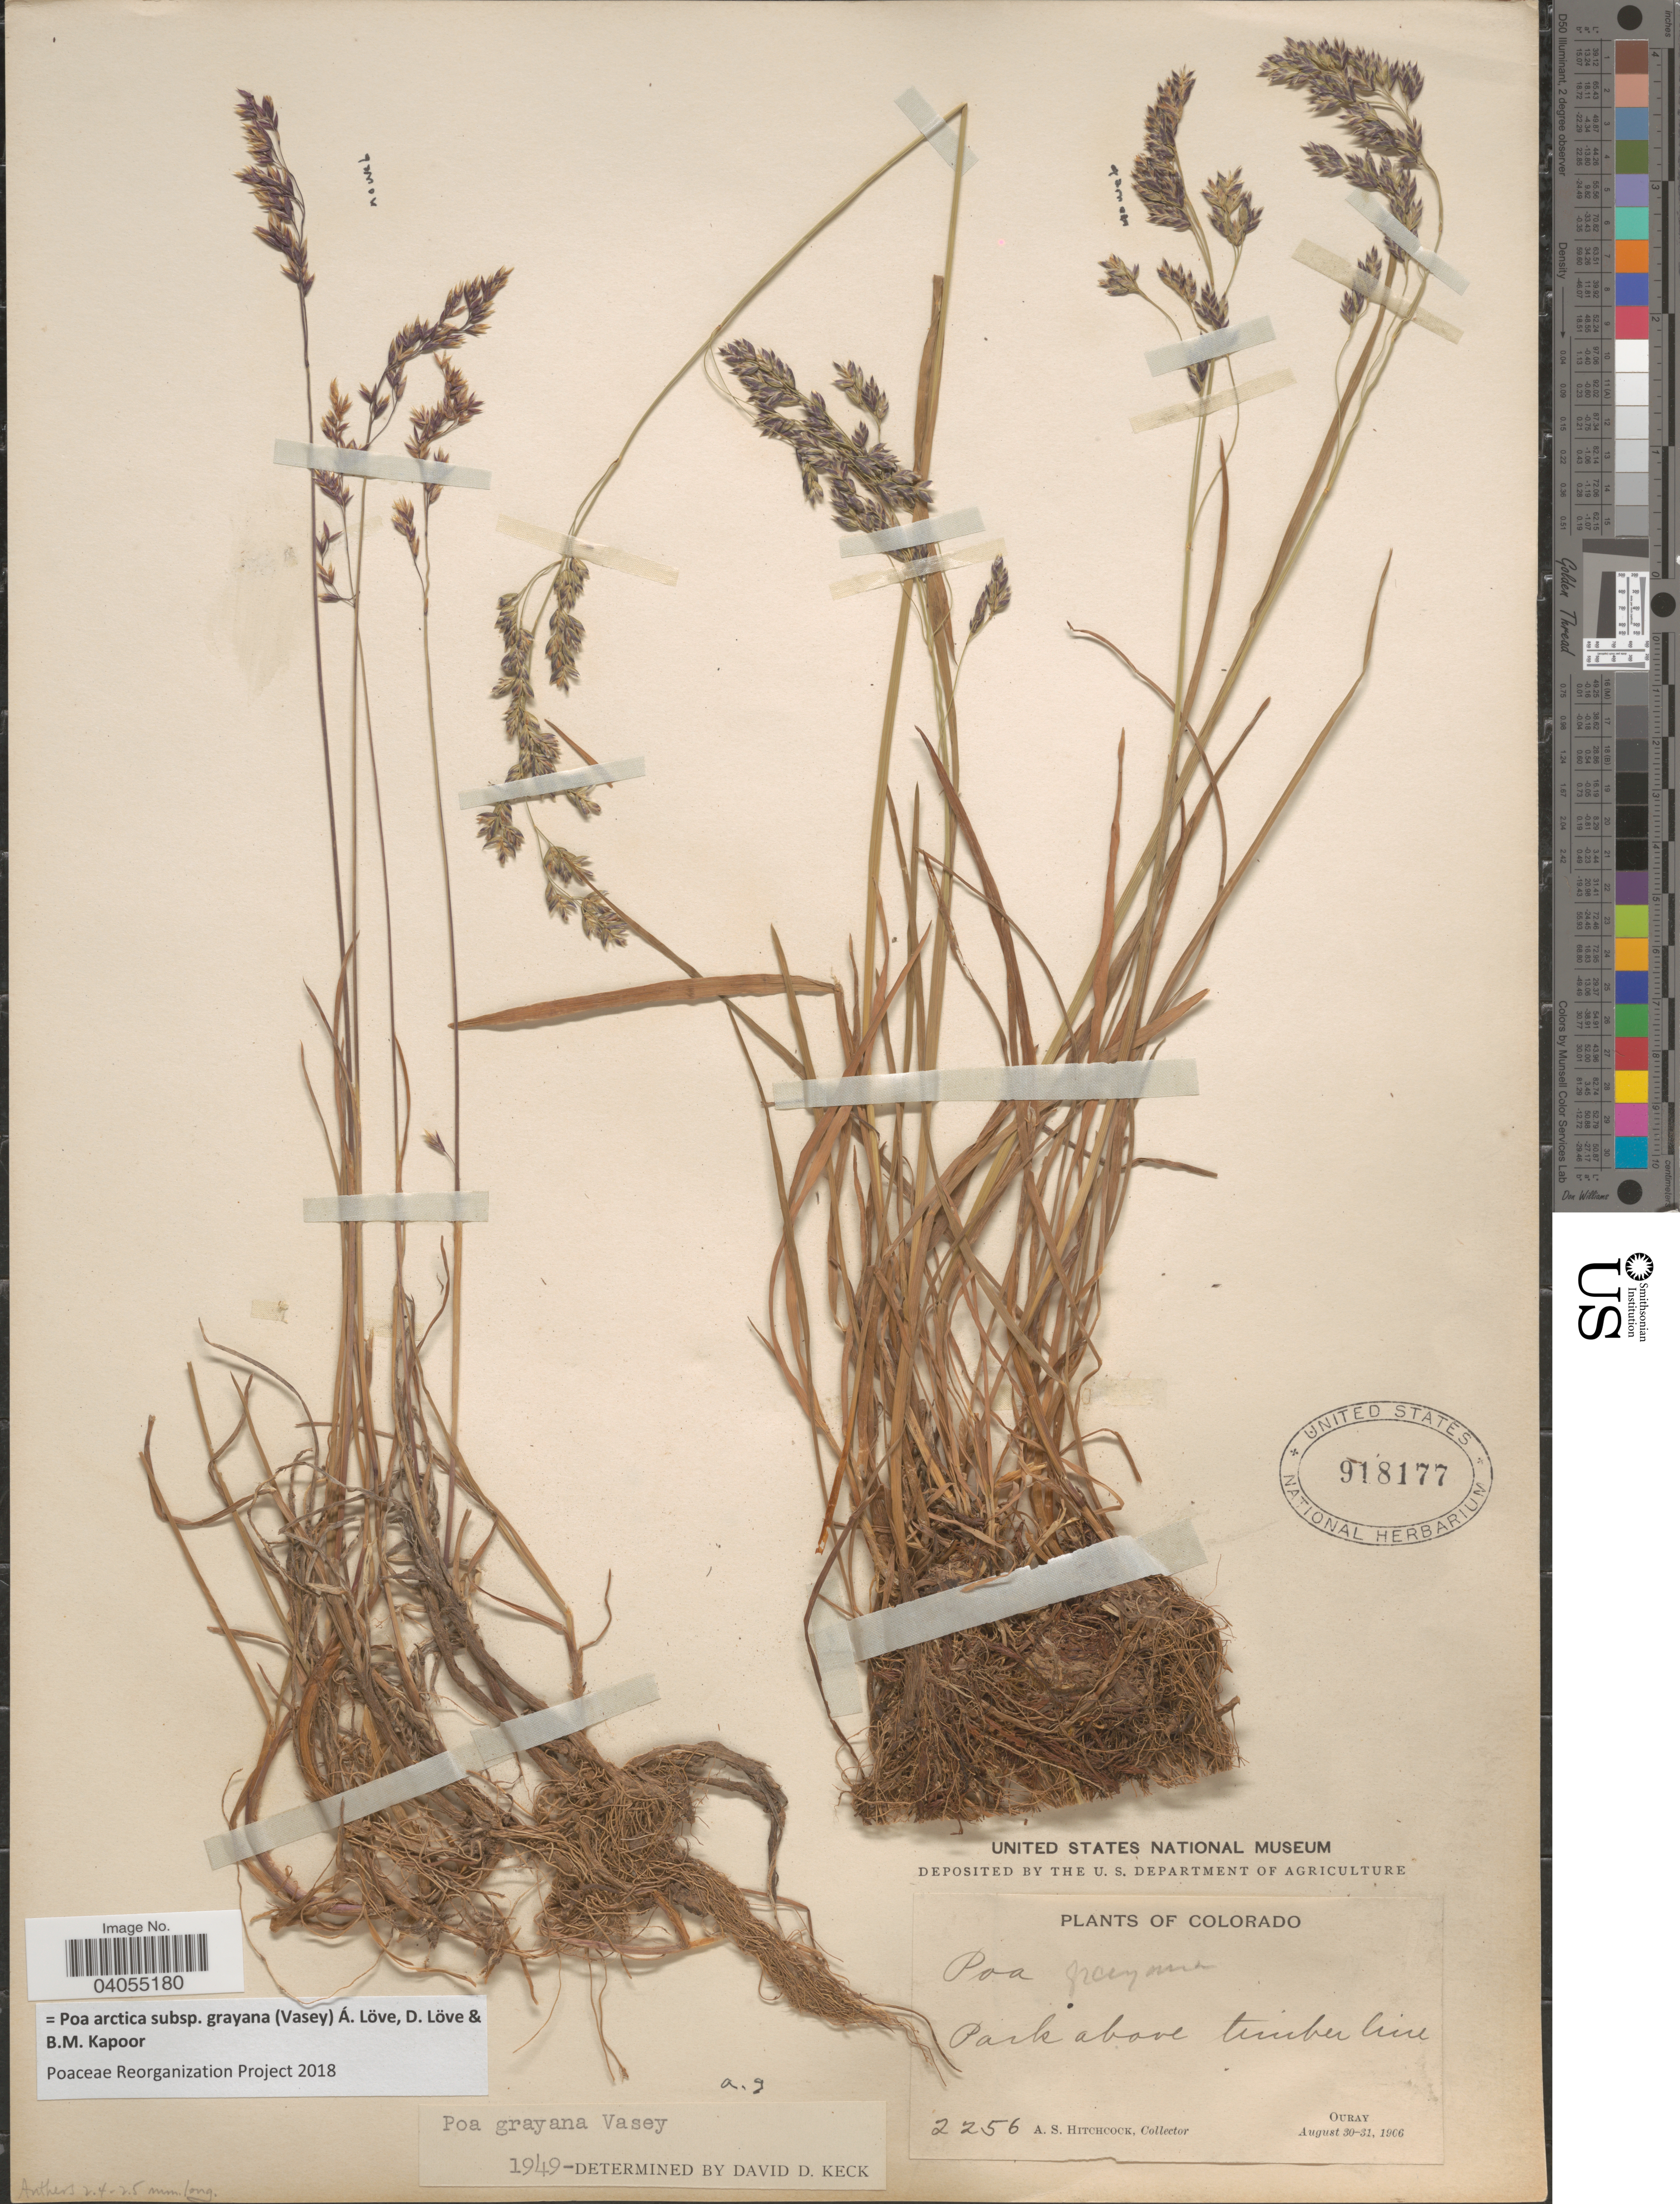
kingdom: Plantae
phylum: Tracheophyta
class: Liliopsida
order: Poales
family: Poaceae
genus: Poa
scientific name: Poa arctica subsp. grayana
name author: (Vasey) Á. Löve et al.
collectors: A. S. Hitchcock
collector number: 2256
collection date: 1906-08-30/1906-08-31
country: United States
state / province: Colorado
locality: Park above timberline. Ouray.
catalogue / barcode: US 918177